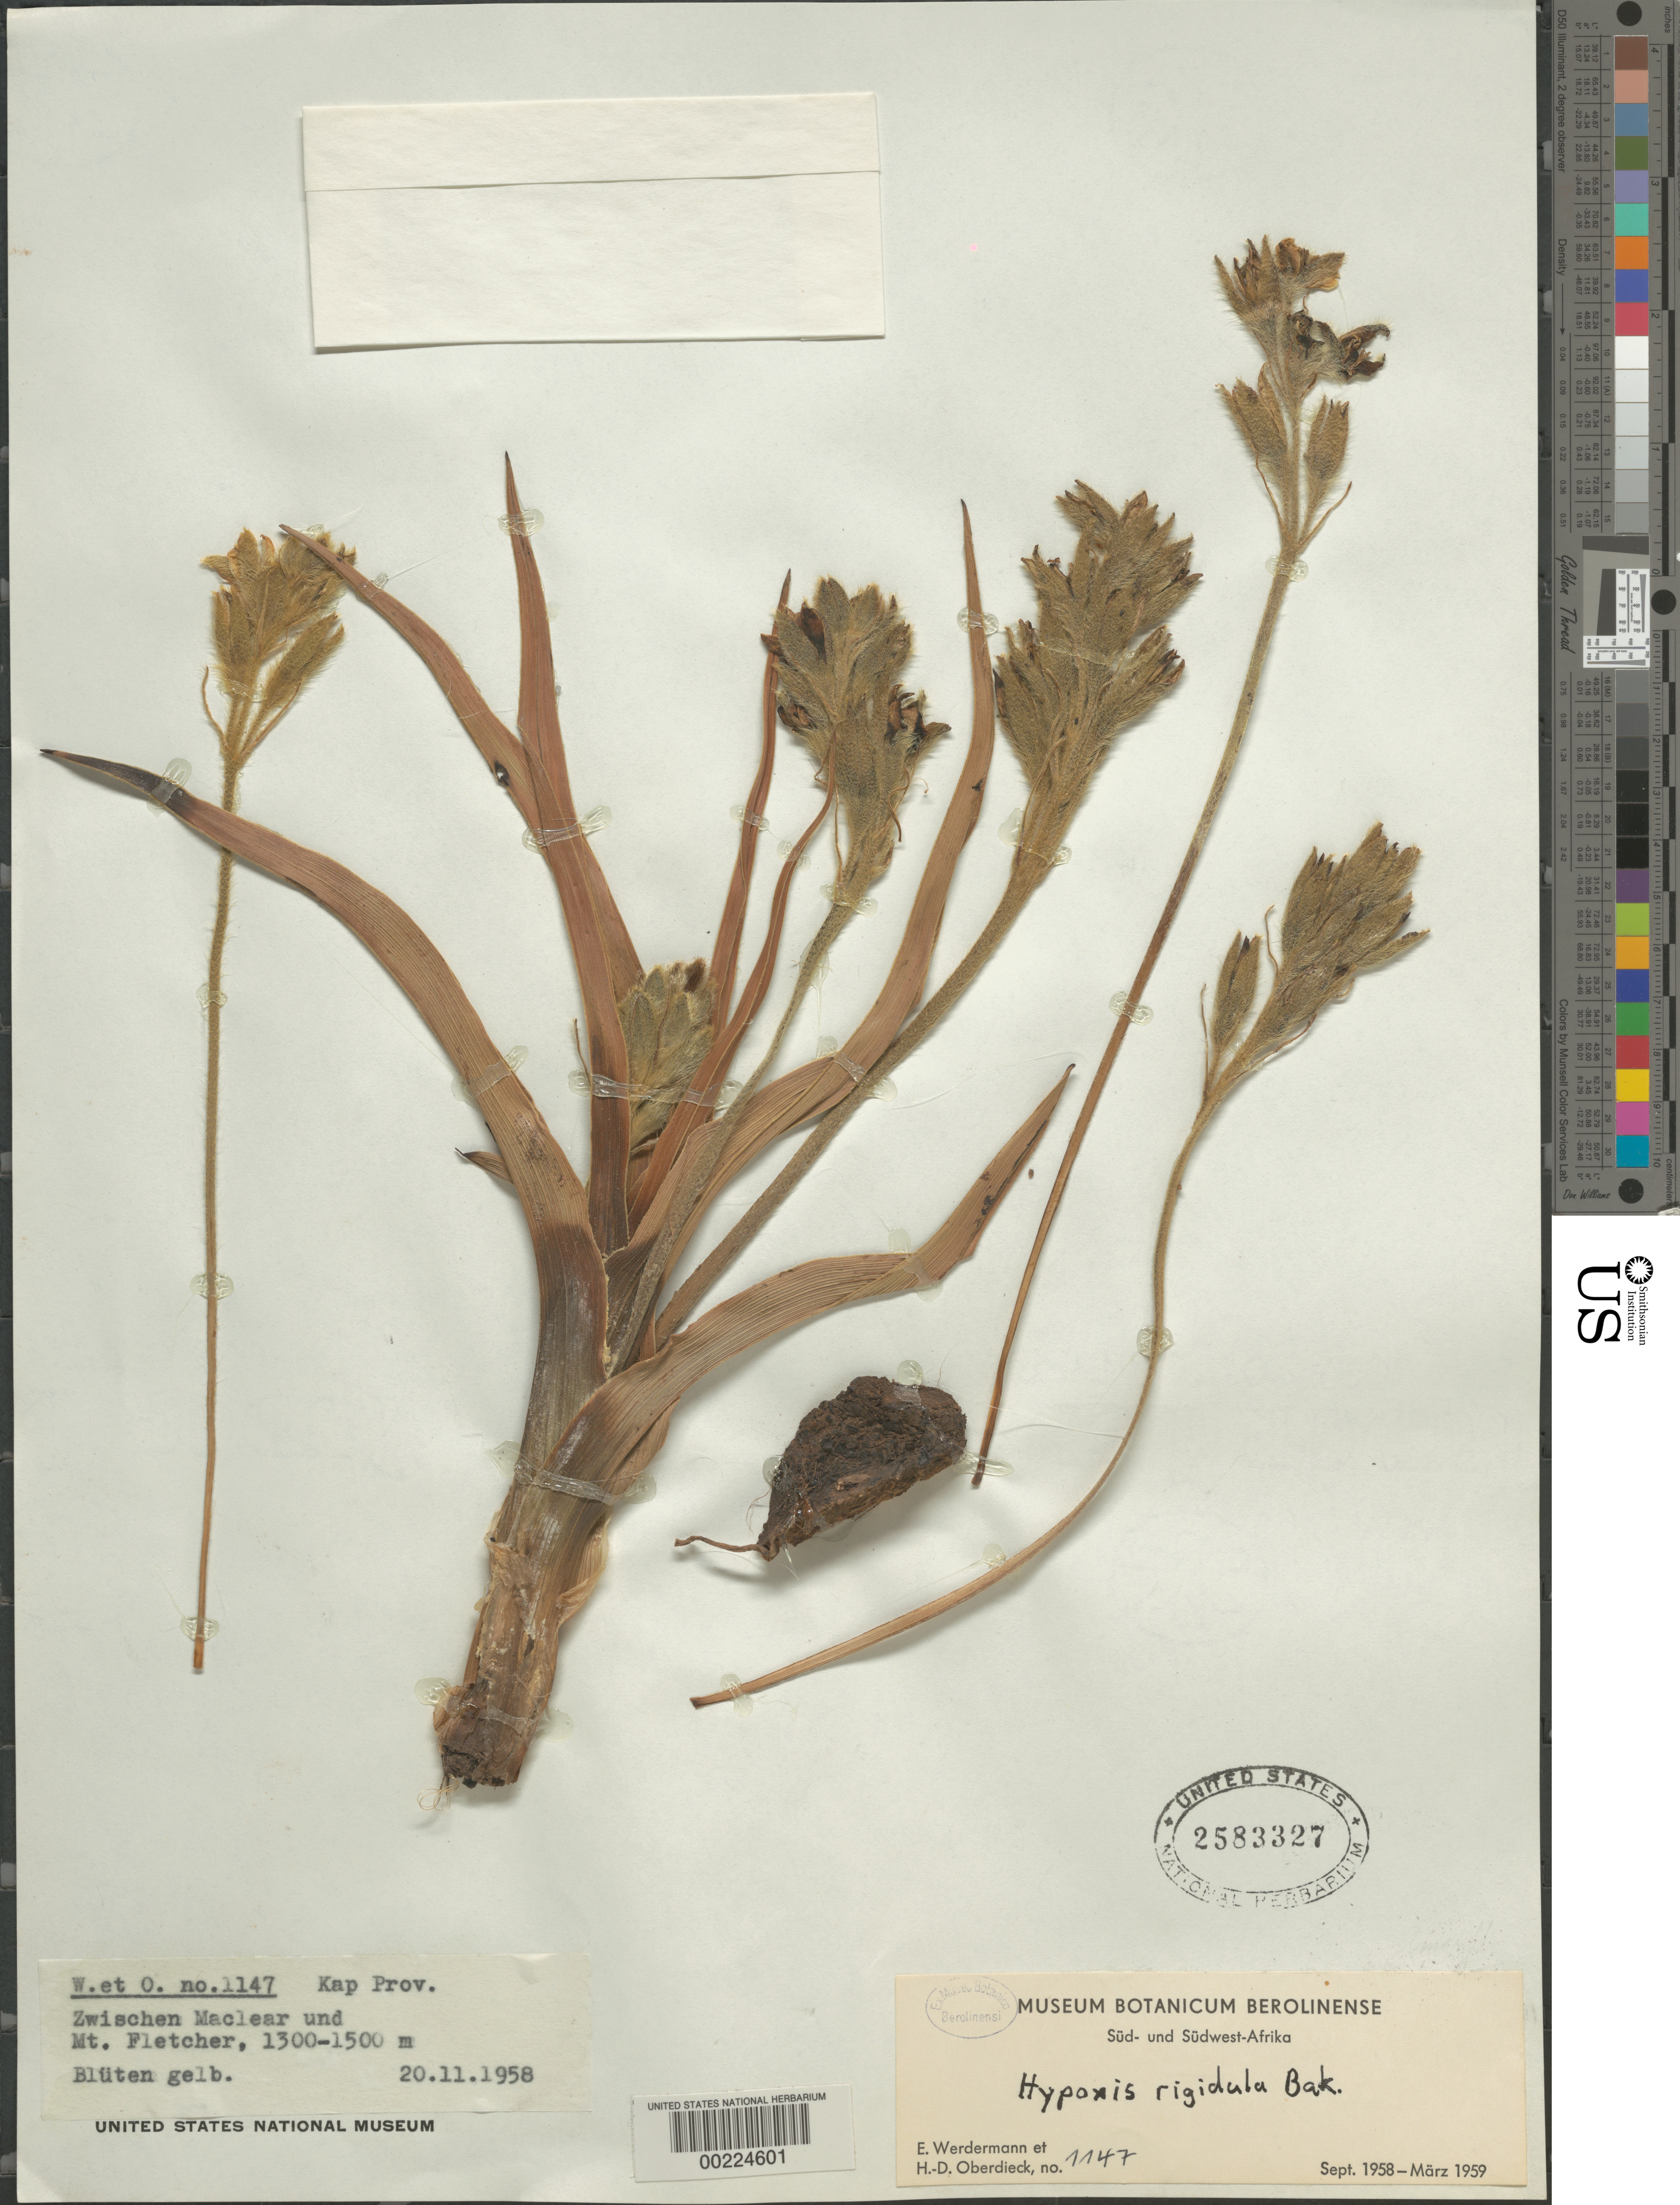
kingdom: Plantae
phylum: Tracheophyta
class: Liliopsida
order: Asparagales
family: Hypoxidaceae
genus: Hypoxis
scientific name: Hypoxis rigidula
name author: Baker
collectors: E. Werdermann & H. Oberdieck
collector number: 1147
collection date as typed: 20 Nov 1958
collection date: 1958-11-20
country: South Africa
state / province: Eastern Cape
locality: Between maclear and mt fletcher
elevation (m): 1300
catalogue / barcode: US 2583327